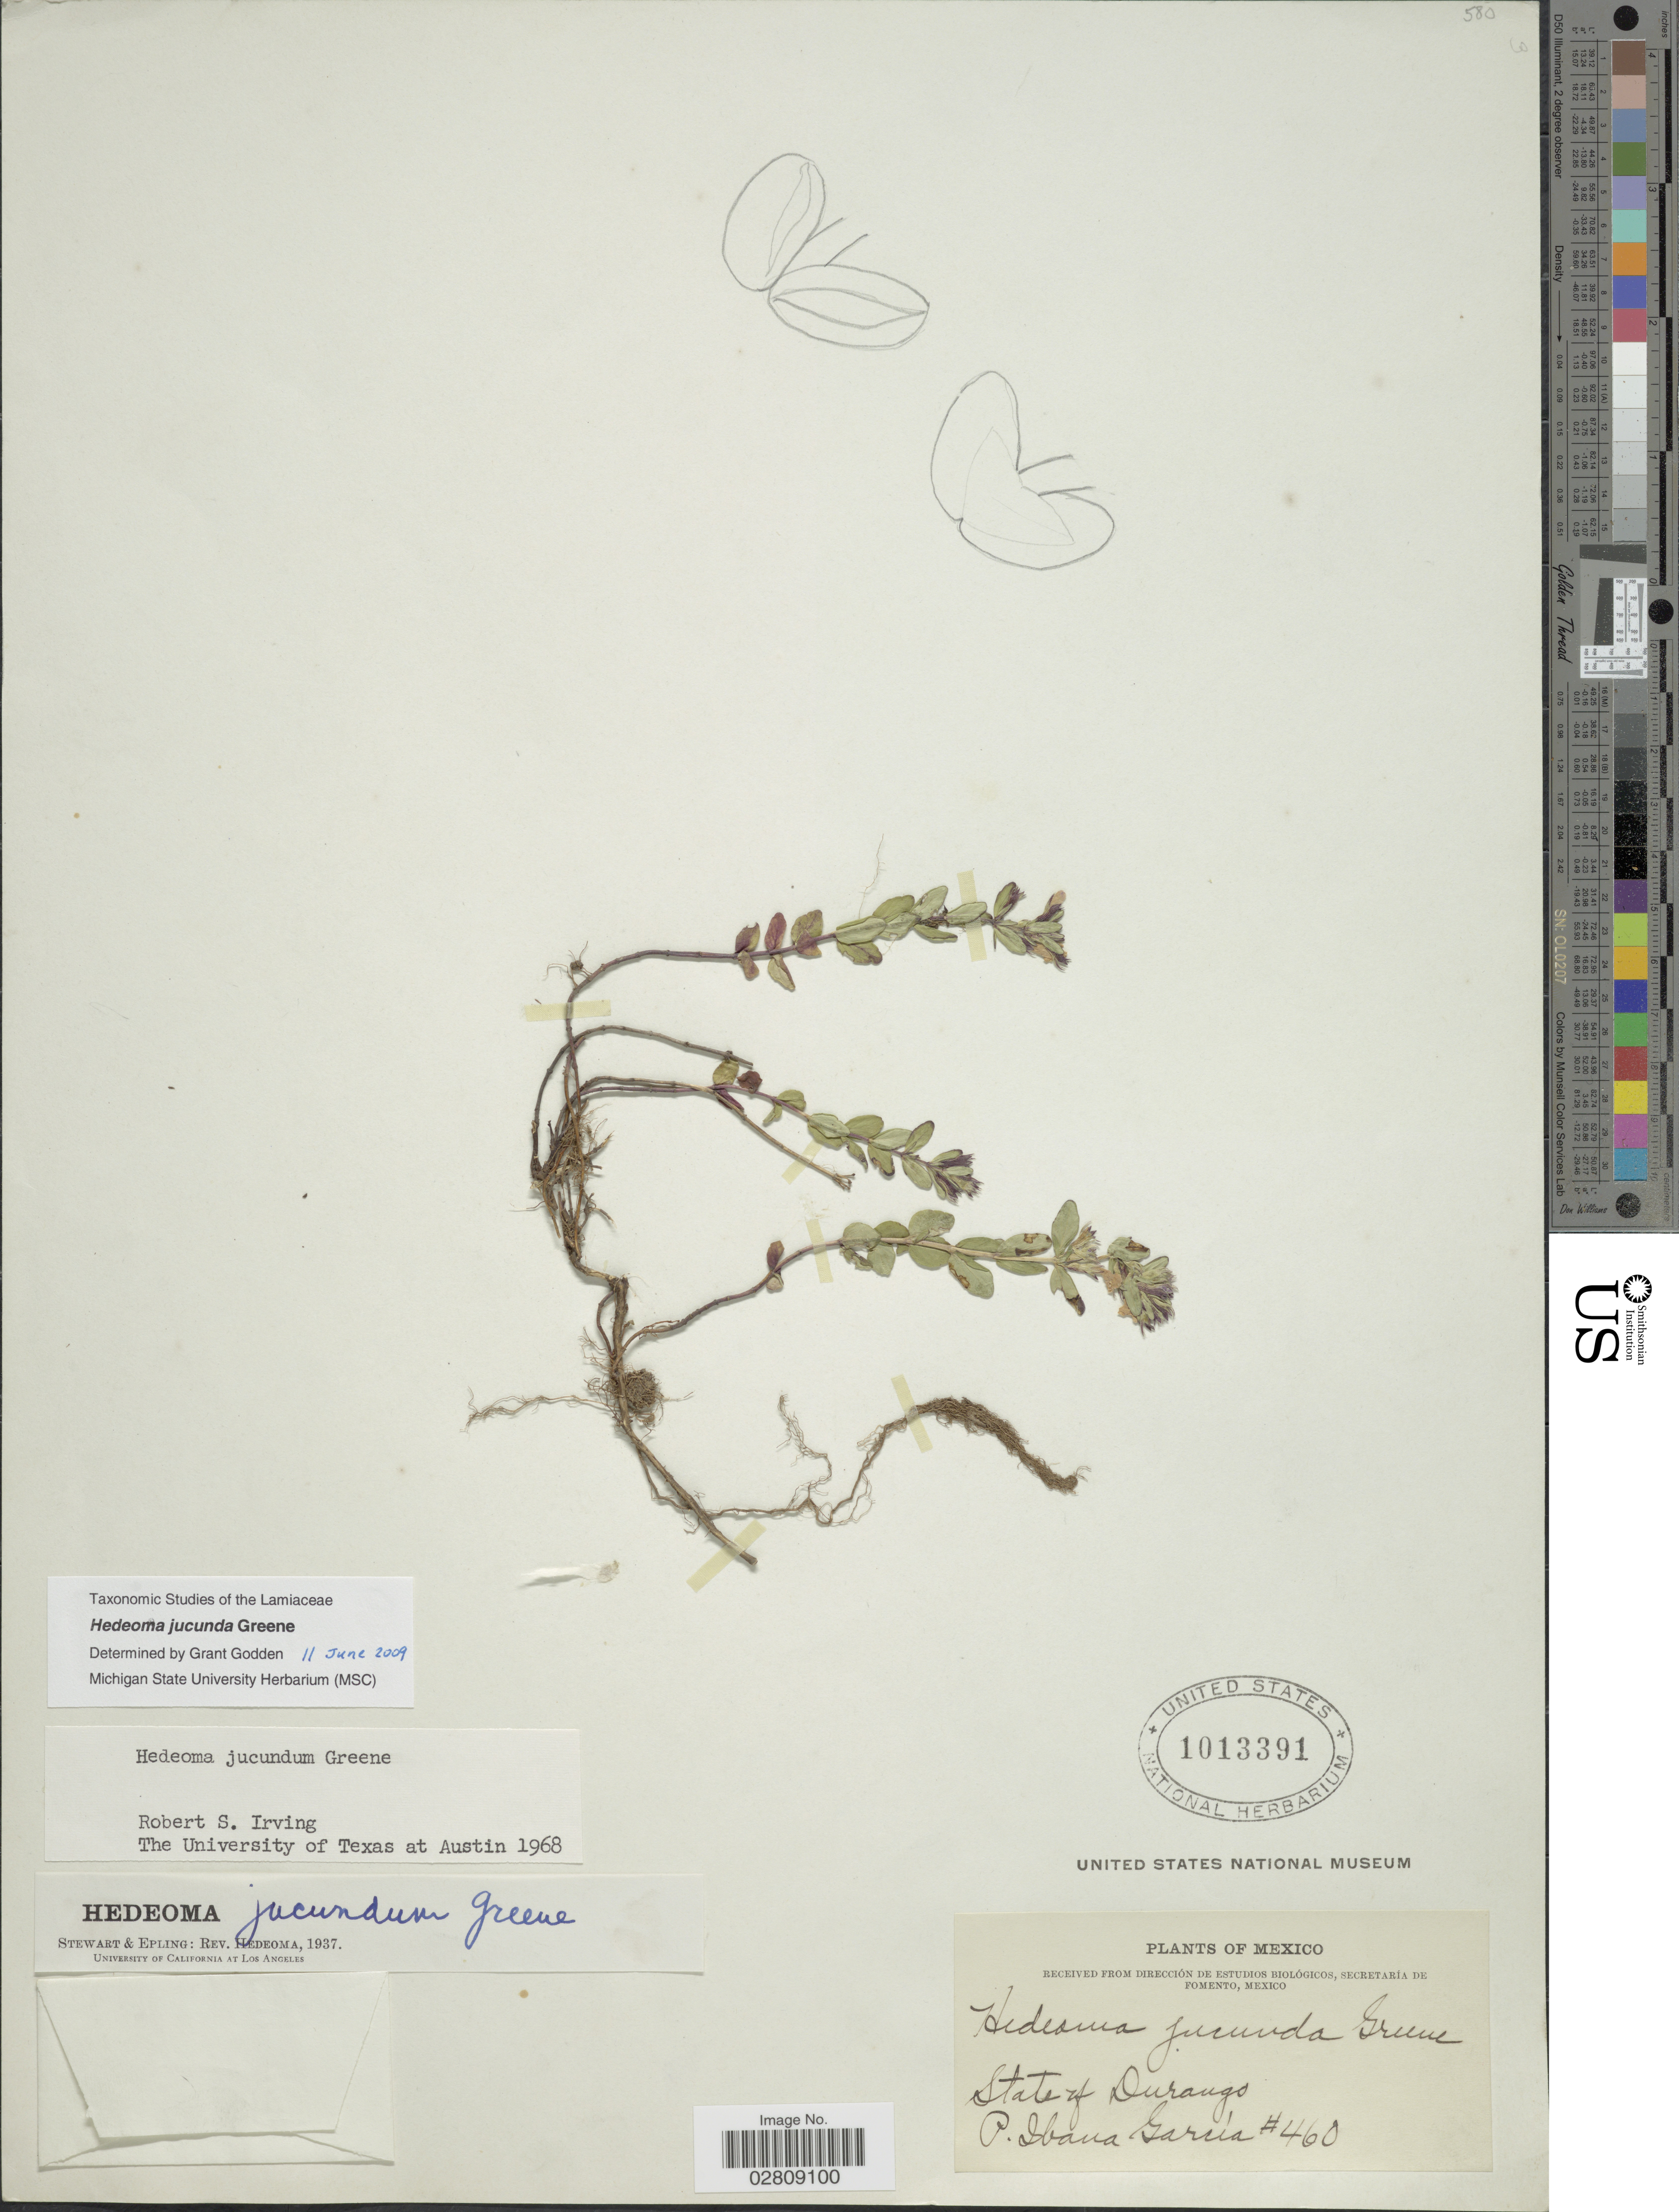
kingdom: Plantae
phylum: Tracheophyta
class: Magnoliopsida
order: Lamiales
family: Lamiaceae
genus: Hedeoma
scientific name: Hedeoma jucunda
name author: Greene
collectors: P. I. Garcia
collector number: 460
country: Mexico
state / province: Durango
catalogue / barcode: US 1013391